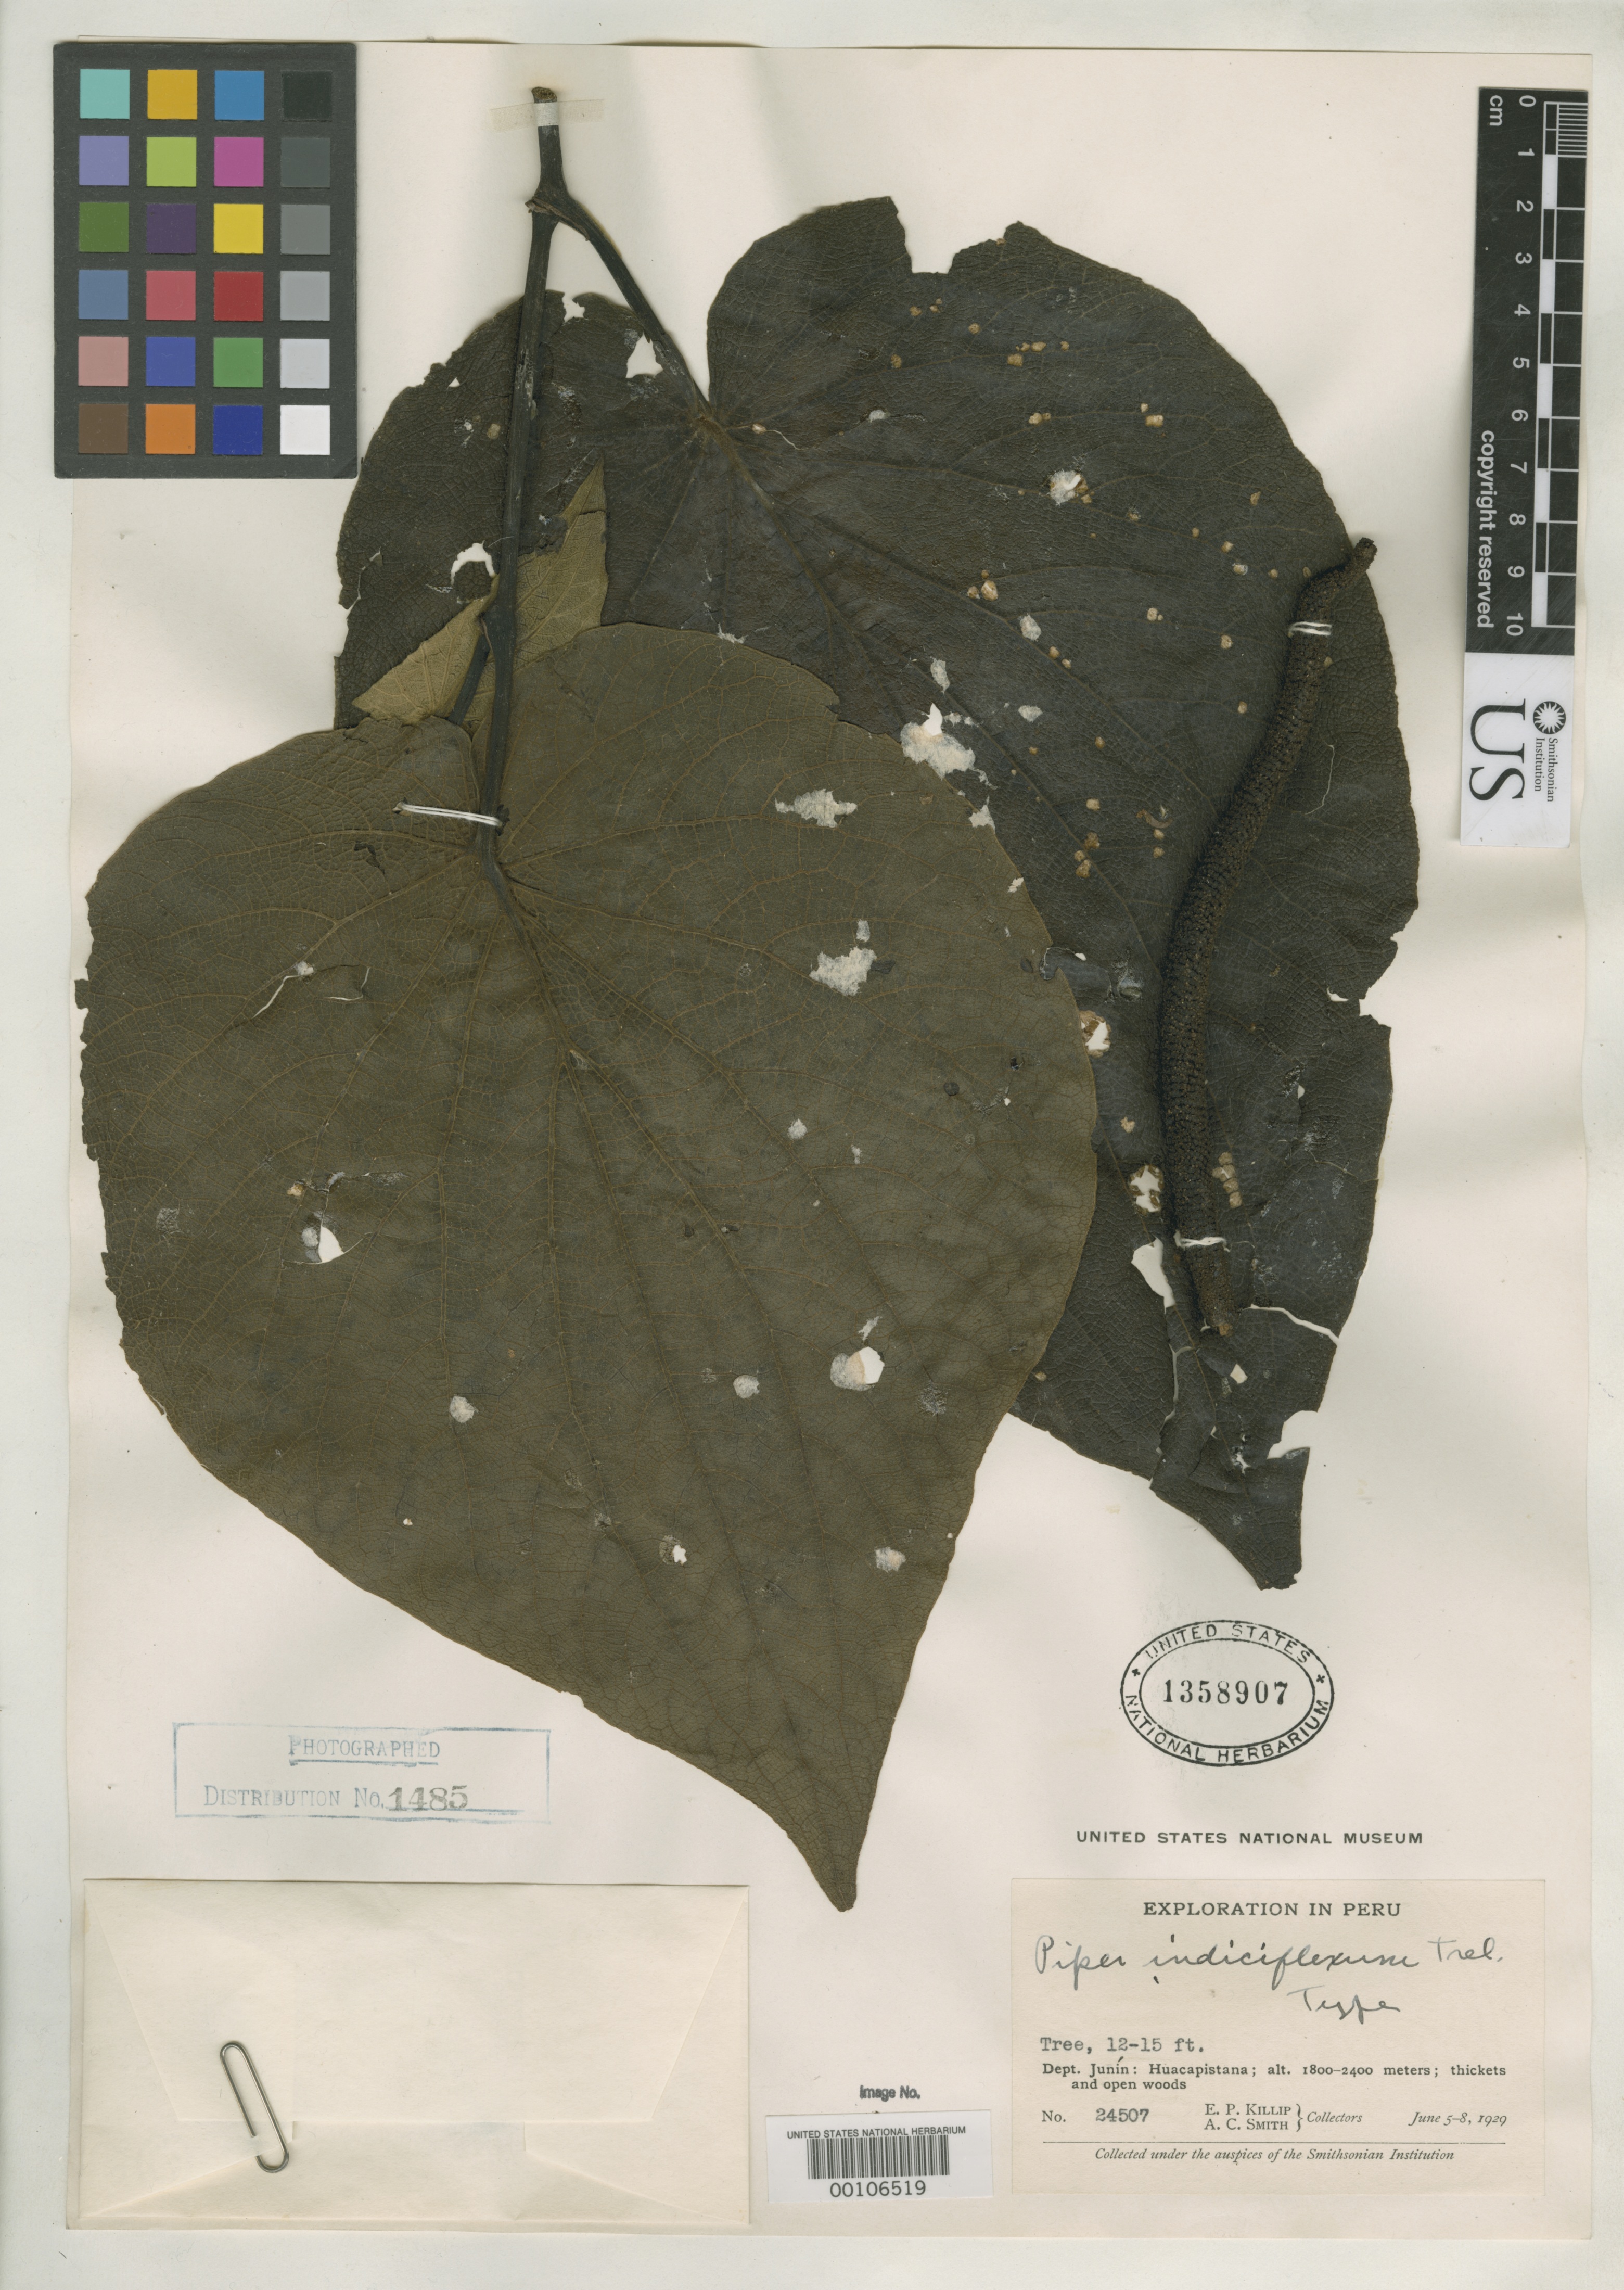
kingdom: Plantae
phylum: Tracheophyta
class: Magnoliopsida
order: Piperales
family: Piperaceae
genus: Piper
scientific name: Piper indiciflexum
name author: Trel. in J.F. Macbr.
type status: Holotype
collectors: E. P. Killip & A. C. Smith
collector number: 24507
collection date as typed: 05 Jun 1929 to 08 Jun 1929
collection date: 1929-06-05/1929-06-08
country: Peru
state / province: Junín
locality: Huacapistana.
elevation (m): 1800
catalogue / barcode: US 1358907